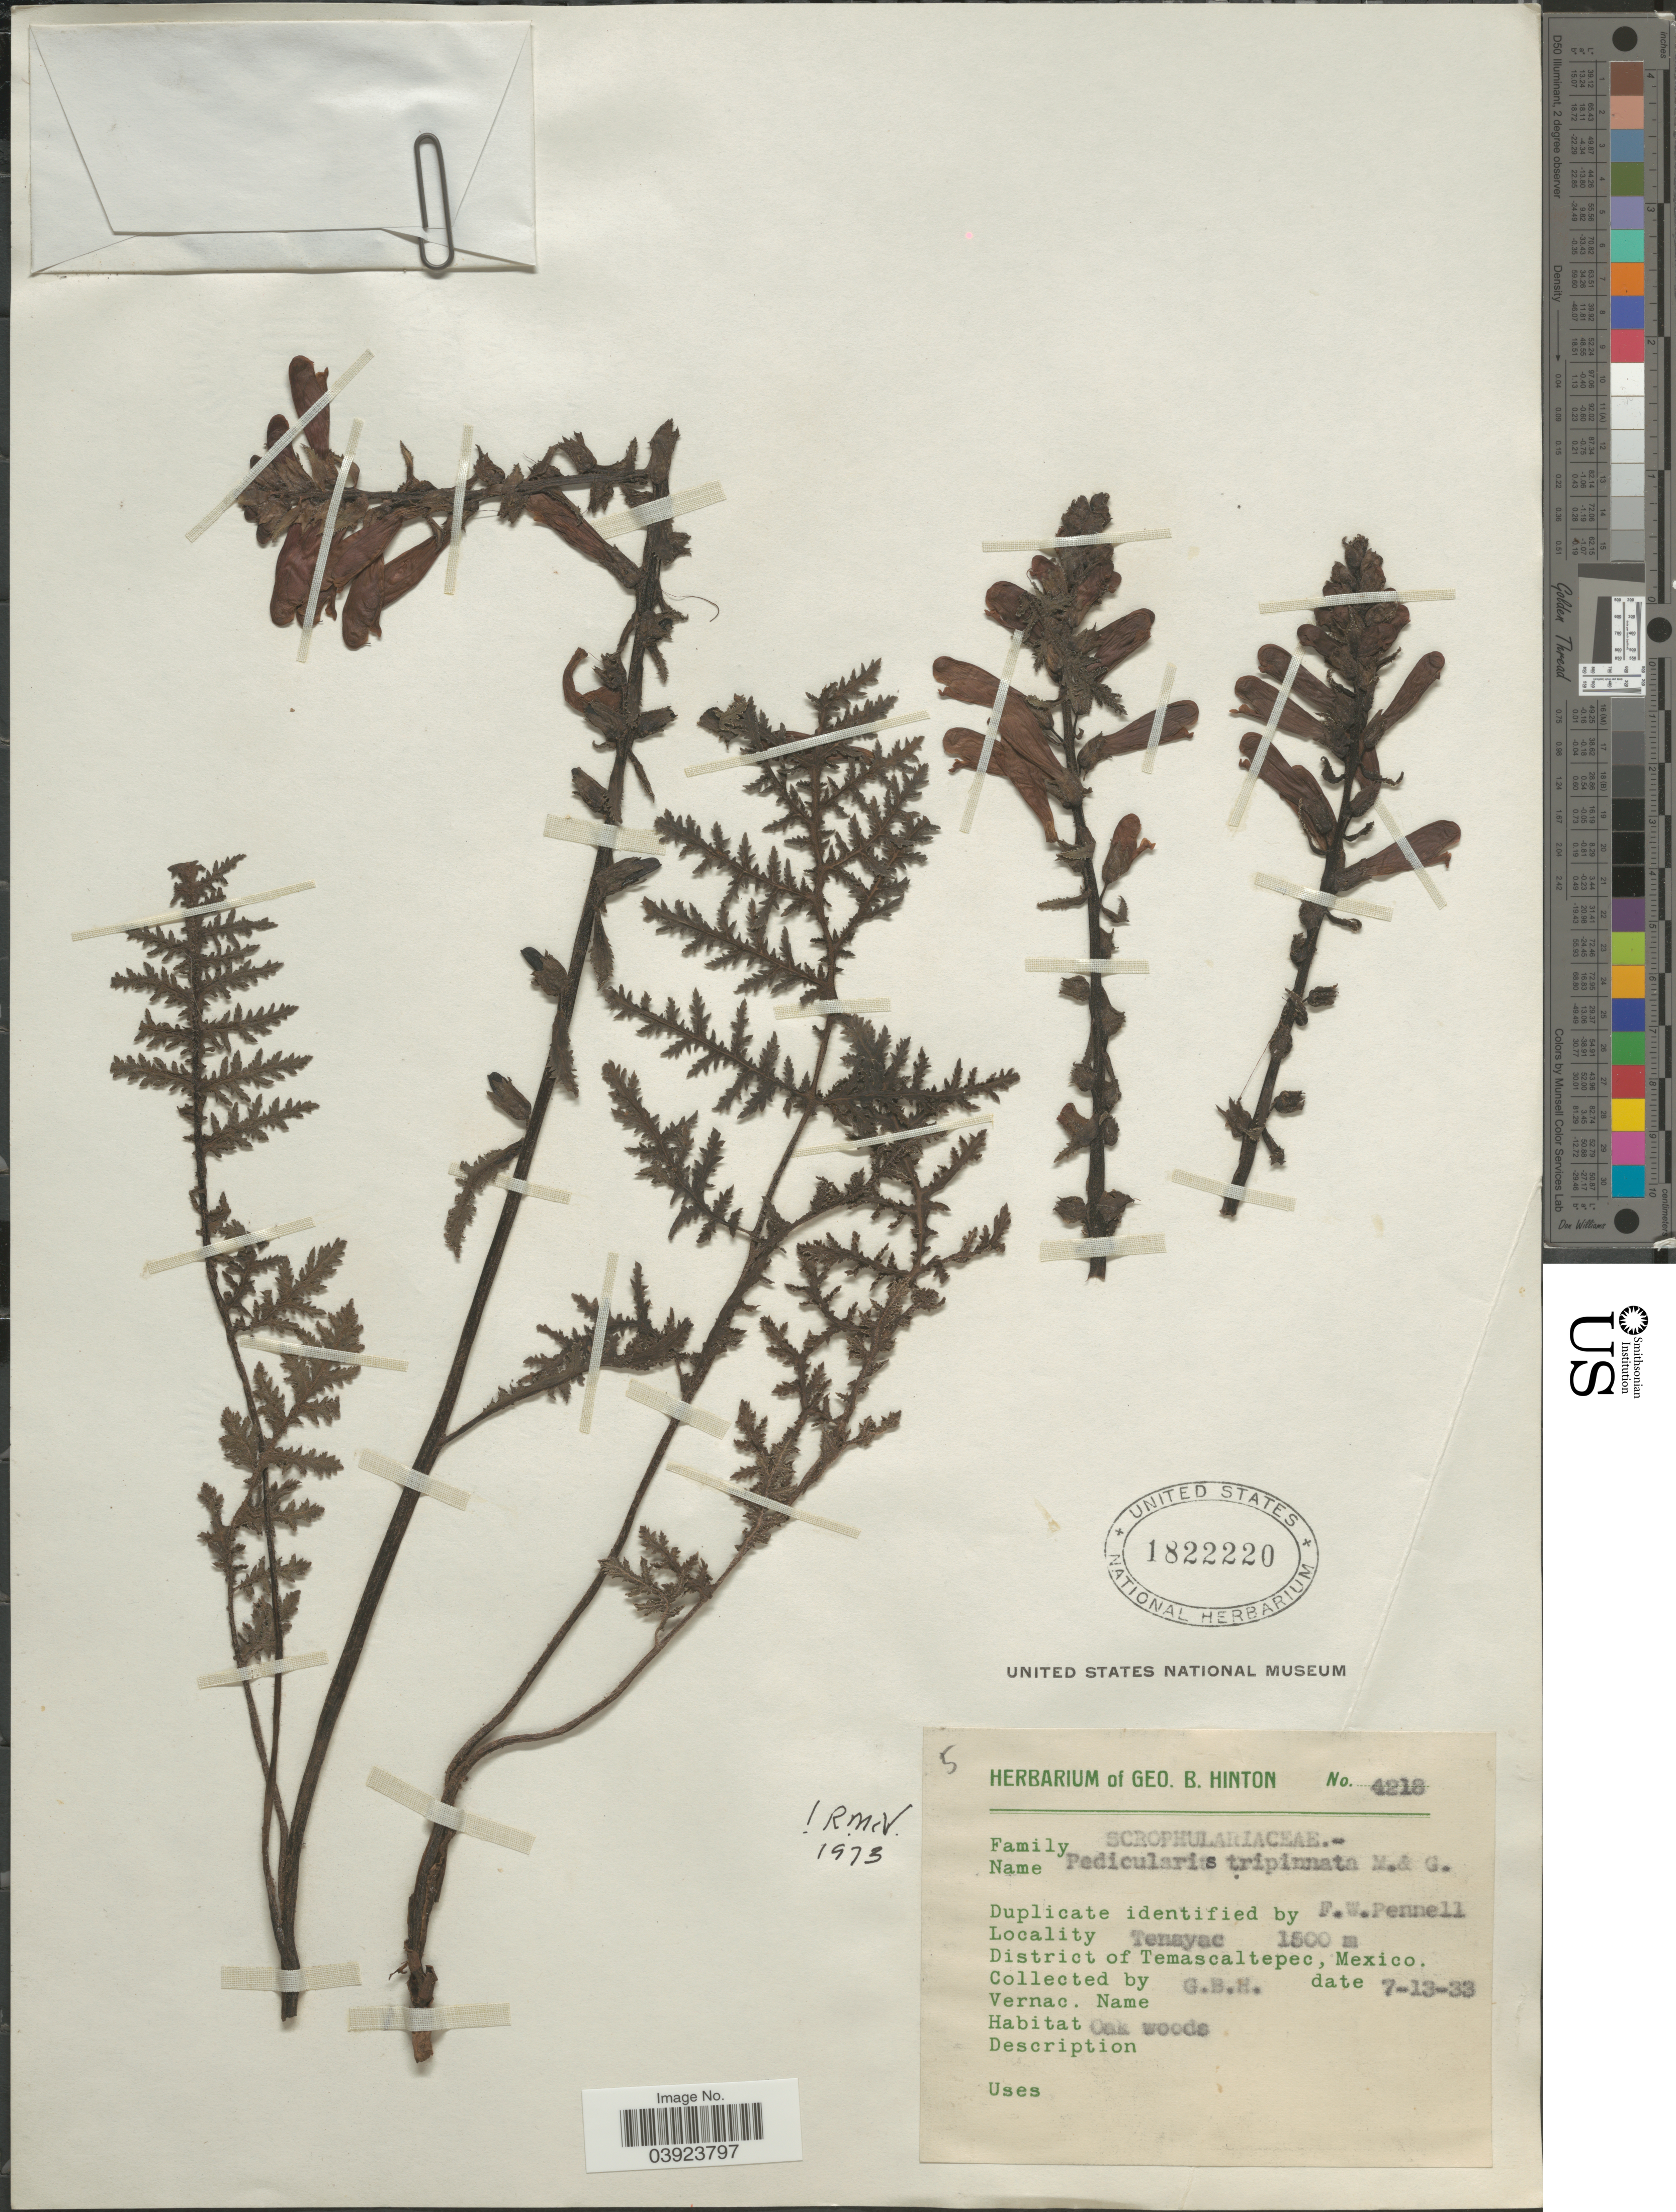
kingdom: Plantae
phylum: Tracheophyta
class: Magnoliopsida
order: Lamiales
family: Orobanchaceae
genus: Pedicularis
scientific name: Pedicularis tripinnata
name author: M. Martens & Galeotti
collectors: G. B. Hinton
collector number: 4218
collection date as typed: Transcribed d/m/y: 13/7/33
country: Mexico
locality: Tenayac. District of Temascaltepec.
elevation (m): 1500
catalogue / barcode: US 1822220